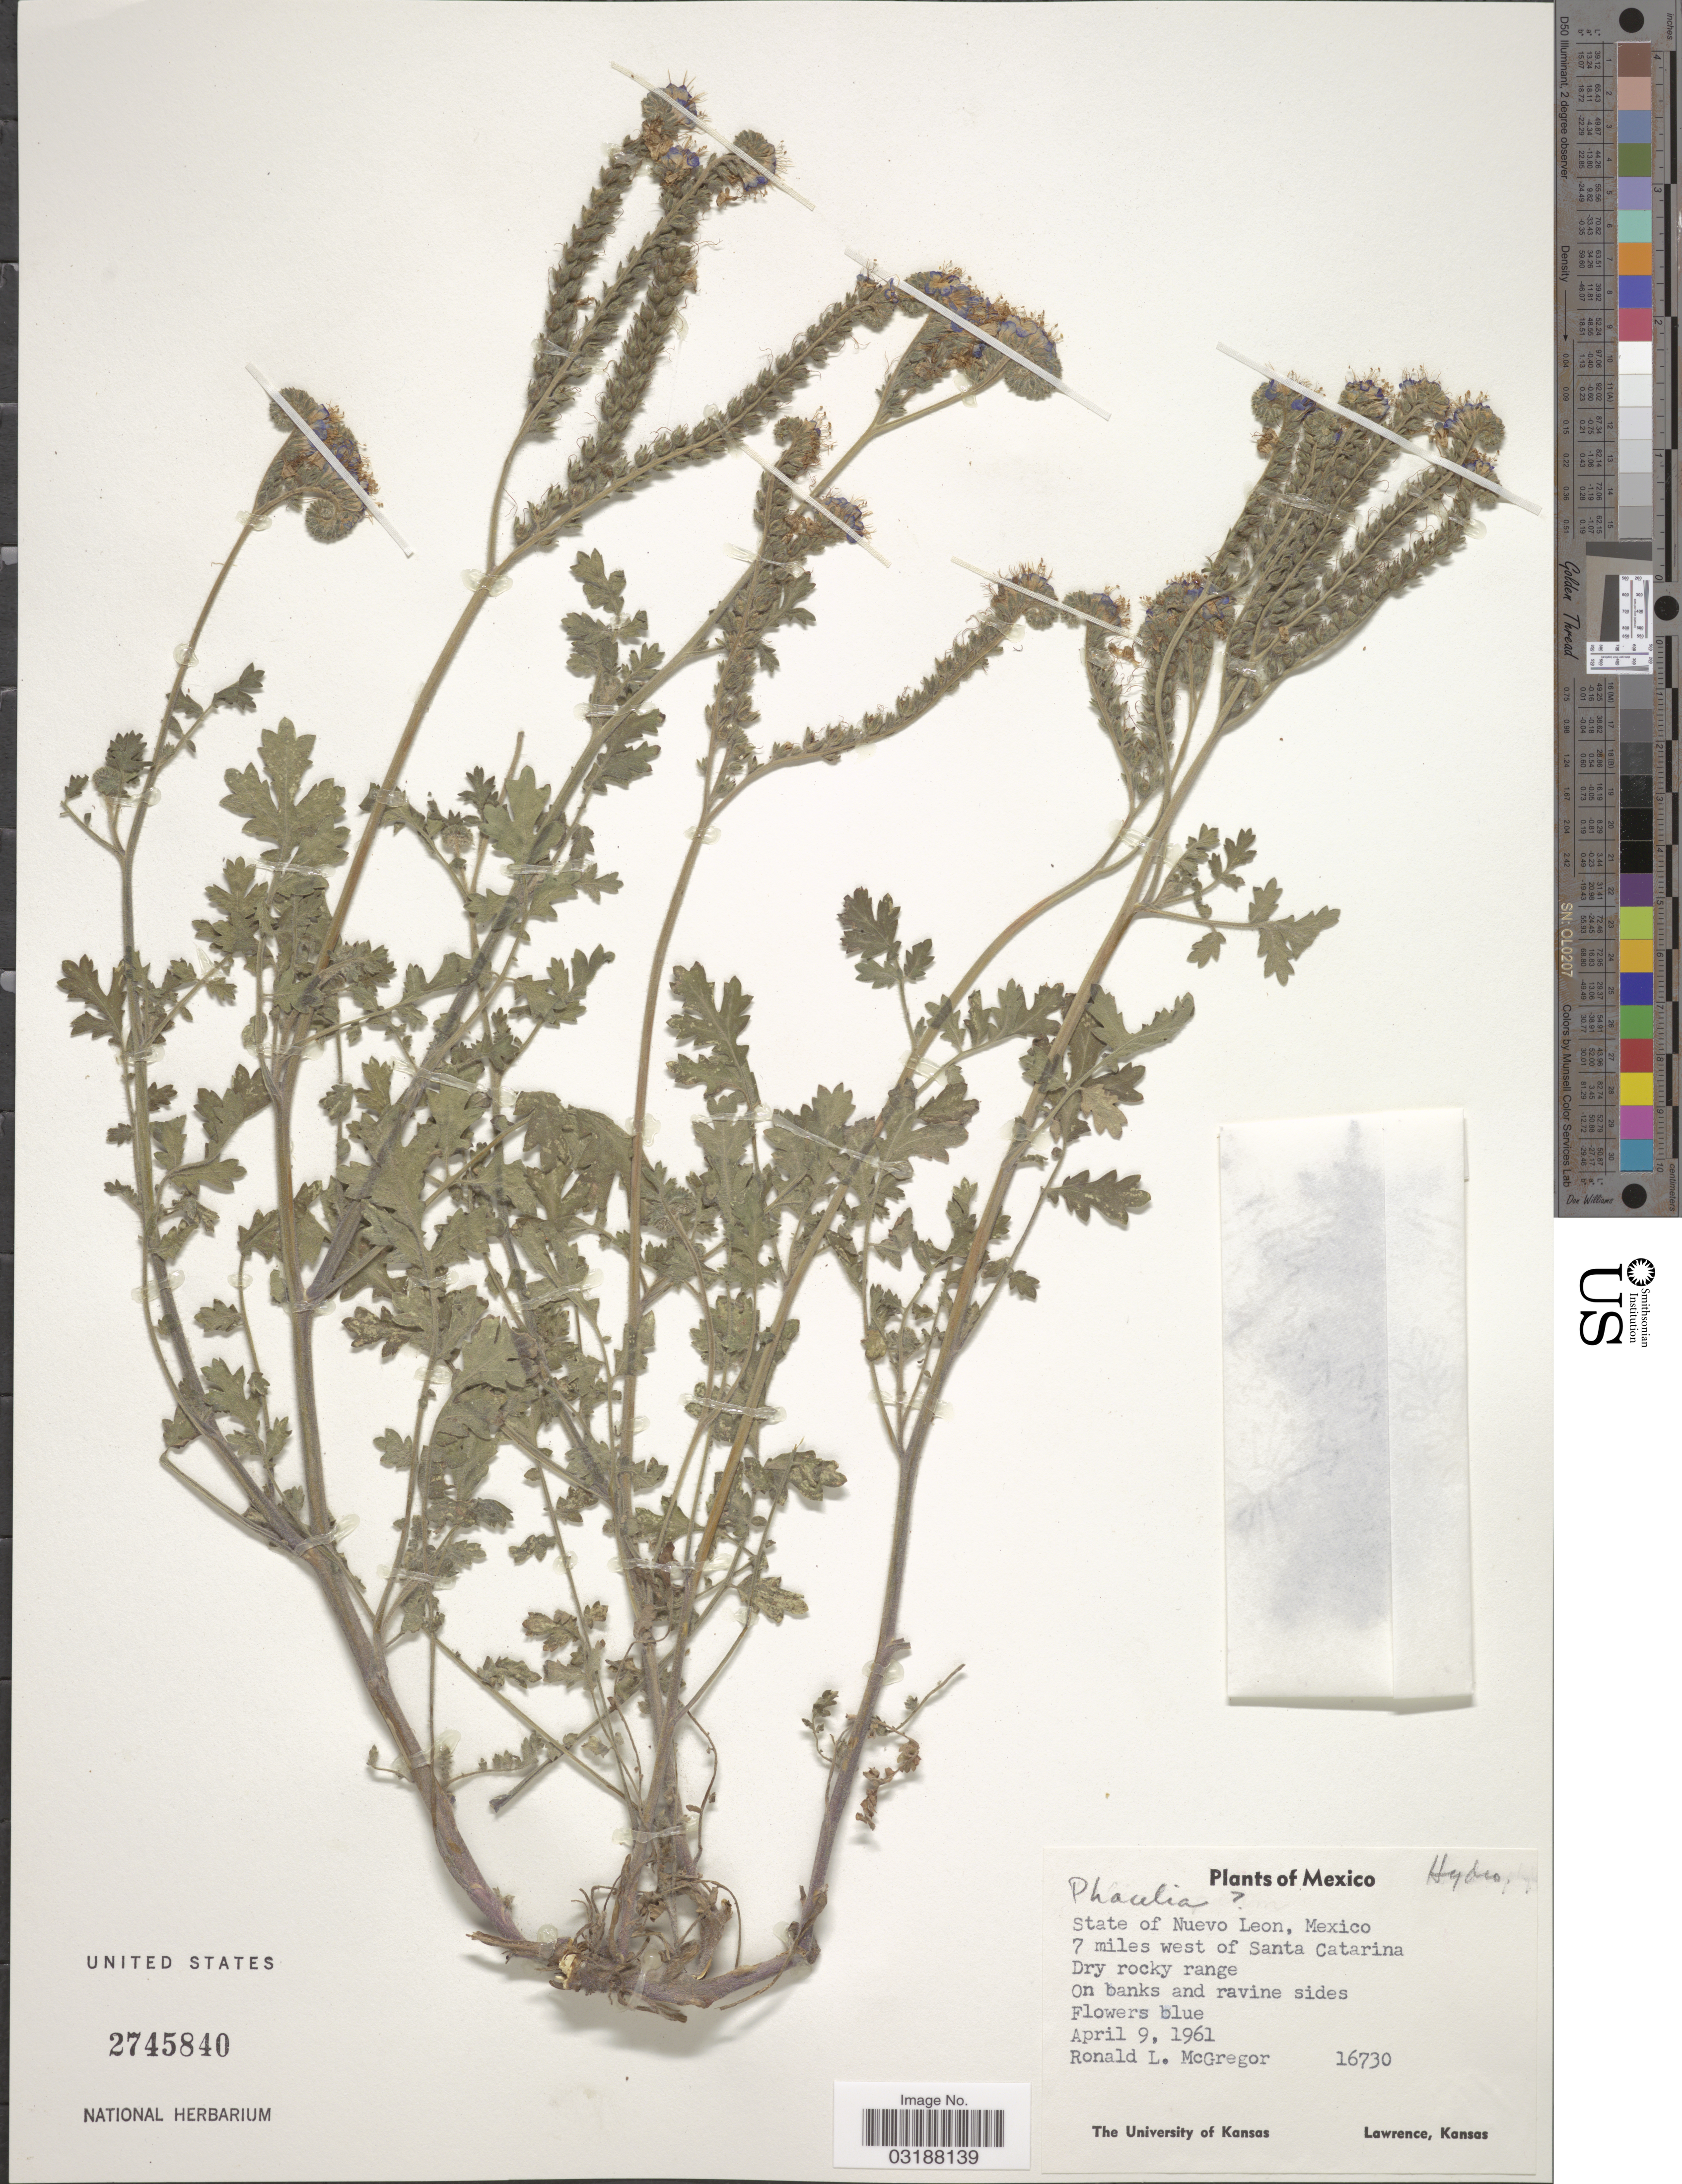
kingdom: Plantae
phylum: Tracheophyta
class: Magnoliopsida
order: Boraginales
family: Hydrophyllaceae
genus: Phacelia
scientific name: Phacelia sp.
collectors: R. McGregor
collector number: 16730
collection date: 1961-04-09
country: Mexico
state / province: Nuevo León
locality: State of Nuevo Leon, Mexico, 7 miles west of Santa Catarina.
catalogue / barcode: US 2745840